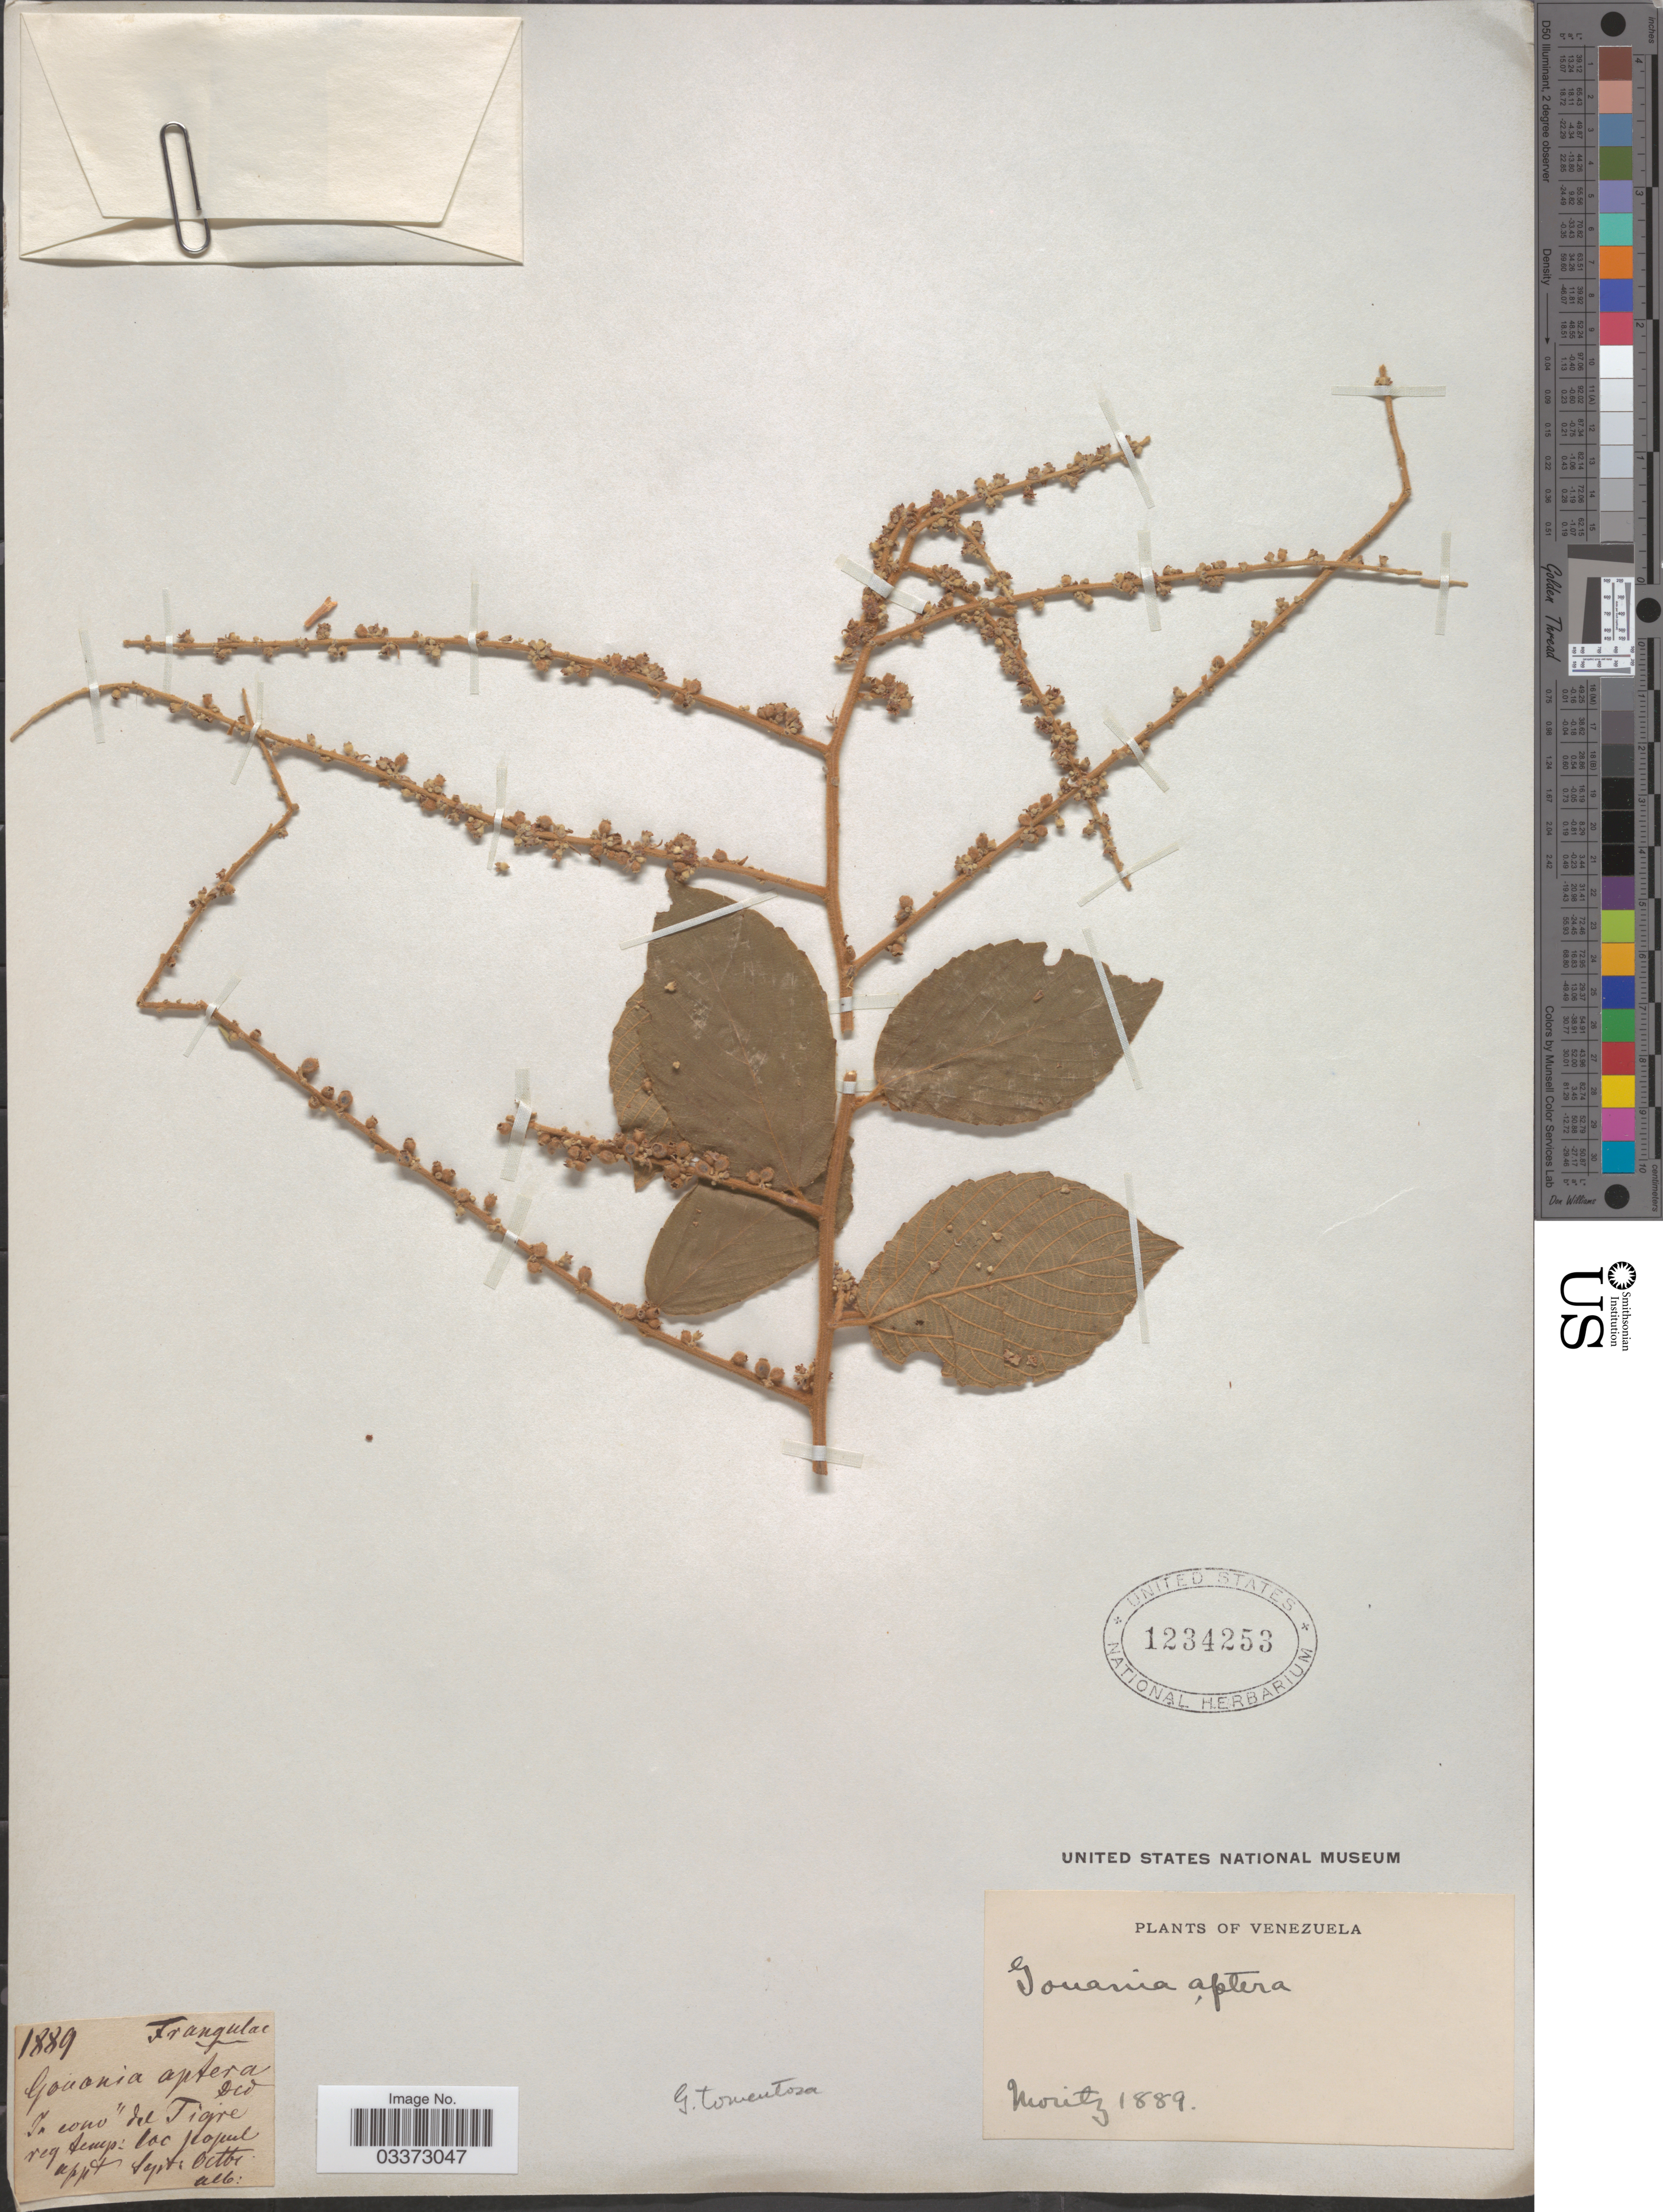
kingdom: Plantae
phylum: Tracheophyta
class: Magnoliopsida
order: Rosales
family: Rhamnaceae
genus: Gouania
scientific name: Gouania tomentosa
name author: Jacq.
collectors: Moritz, --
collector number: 1889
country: Venezuela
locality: In cono del Tigre reg. temp.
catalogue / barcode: US 1234253